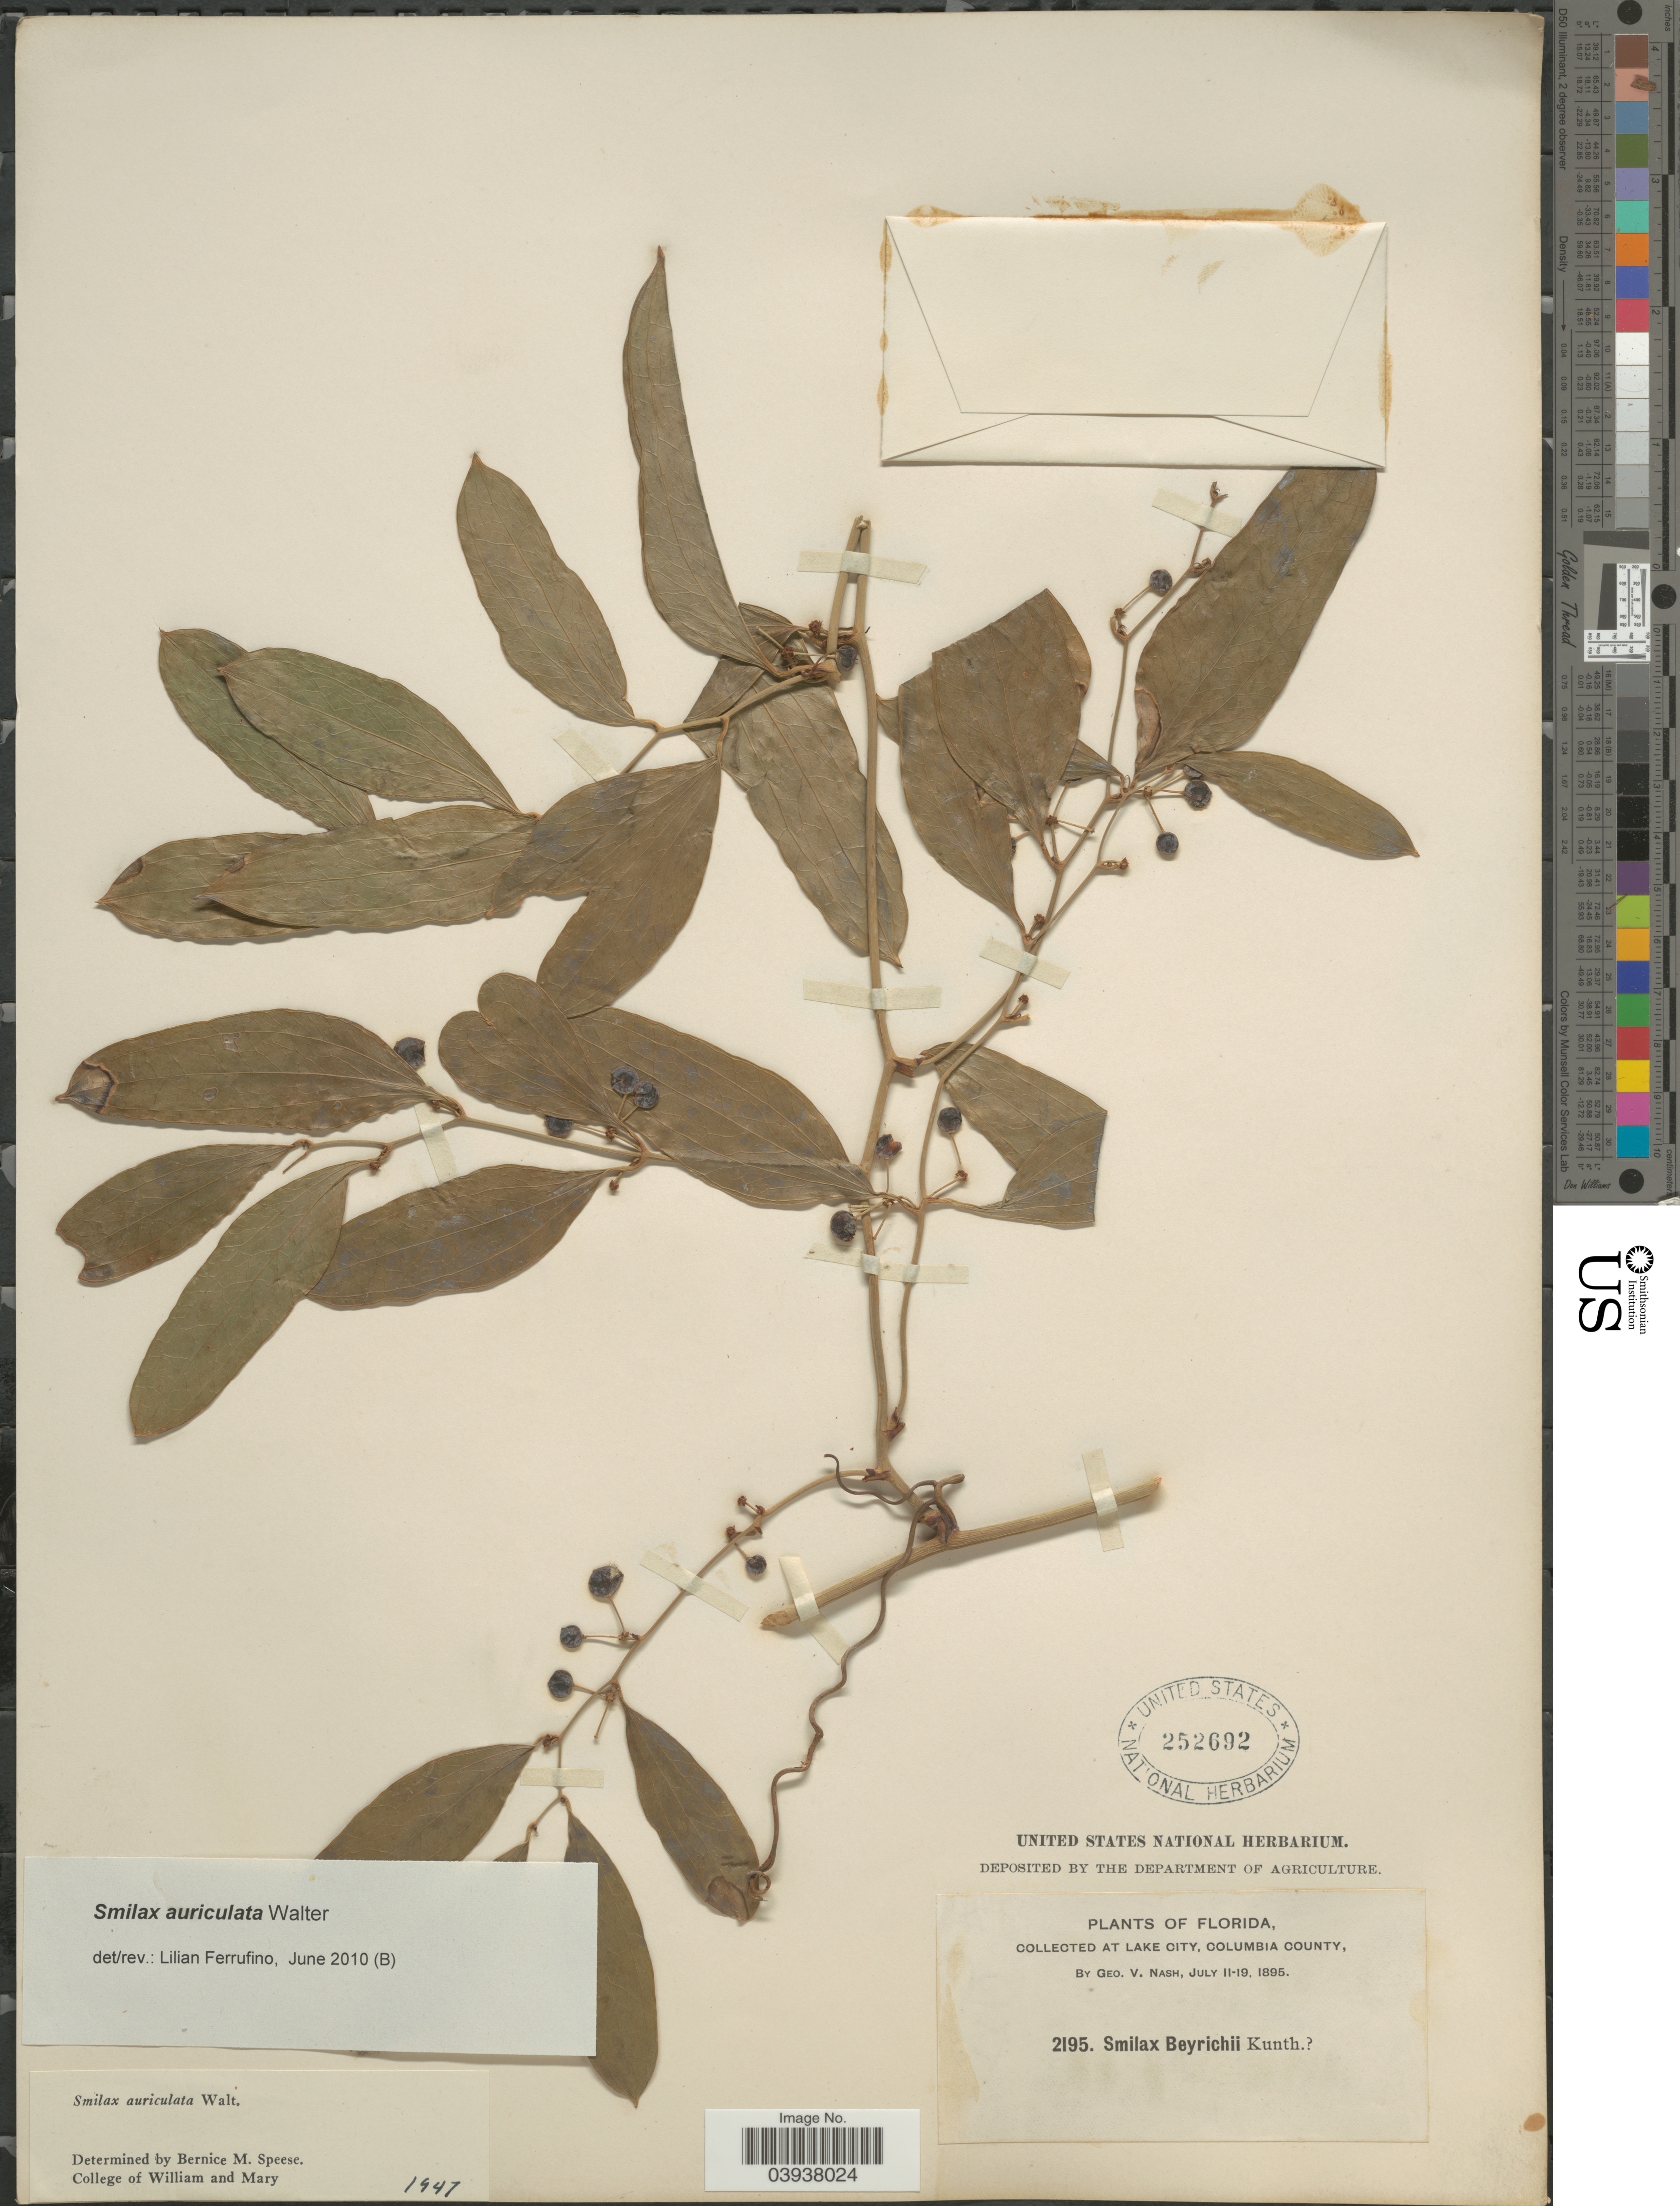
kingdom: Plantae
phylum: Tracheophyta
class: Liliopsida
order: Liliales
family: Smilacaceae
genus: Smilax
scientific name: Smilax auriculata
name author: Walter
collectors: G. V. Nash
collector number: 2195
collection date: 1895-07-11/1895-07-19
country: United States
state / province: Florida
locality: At Lake City, Columbia County.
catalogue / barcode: US 252692